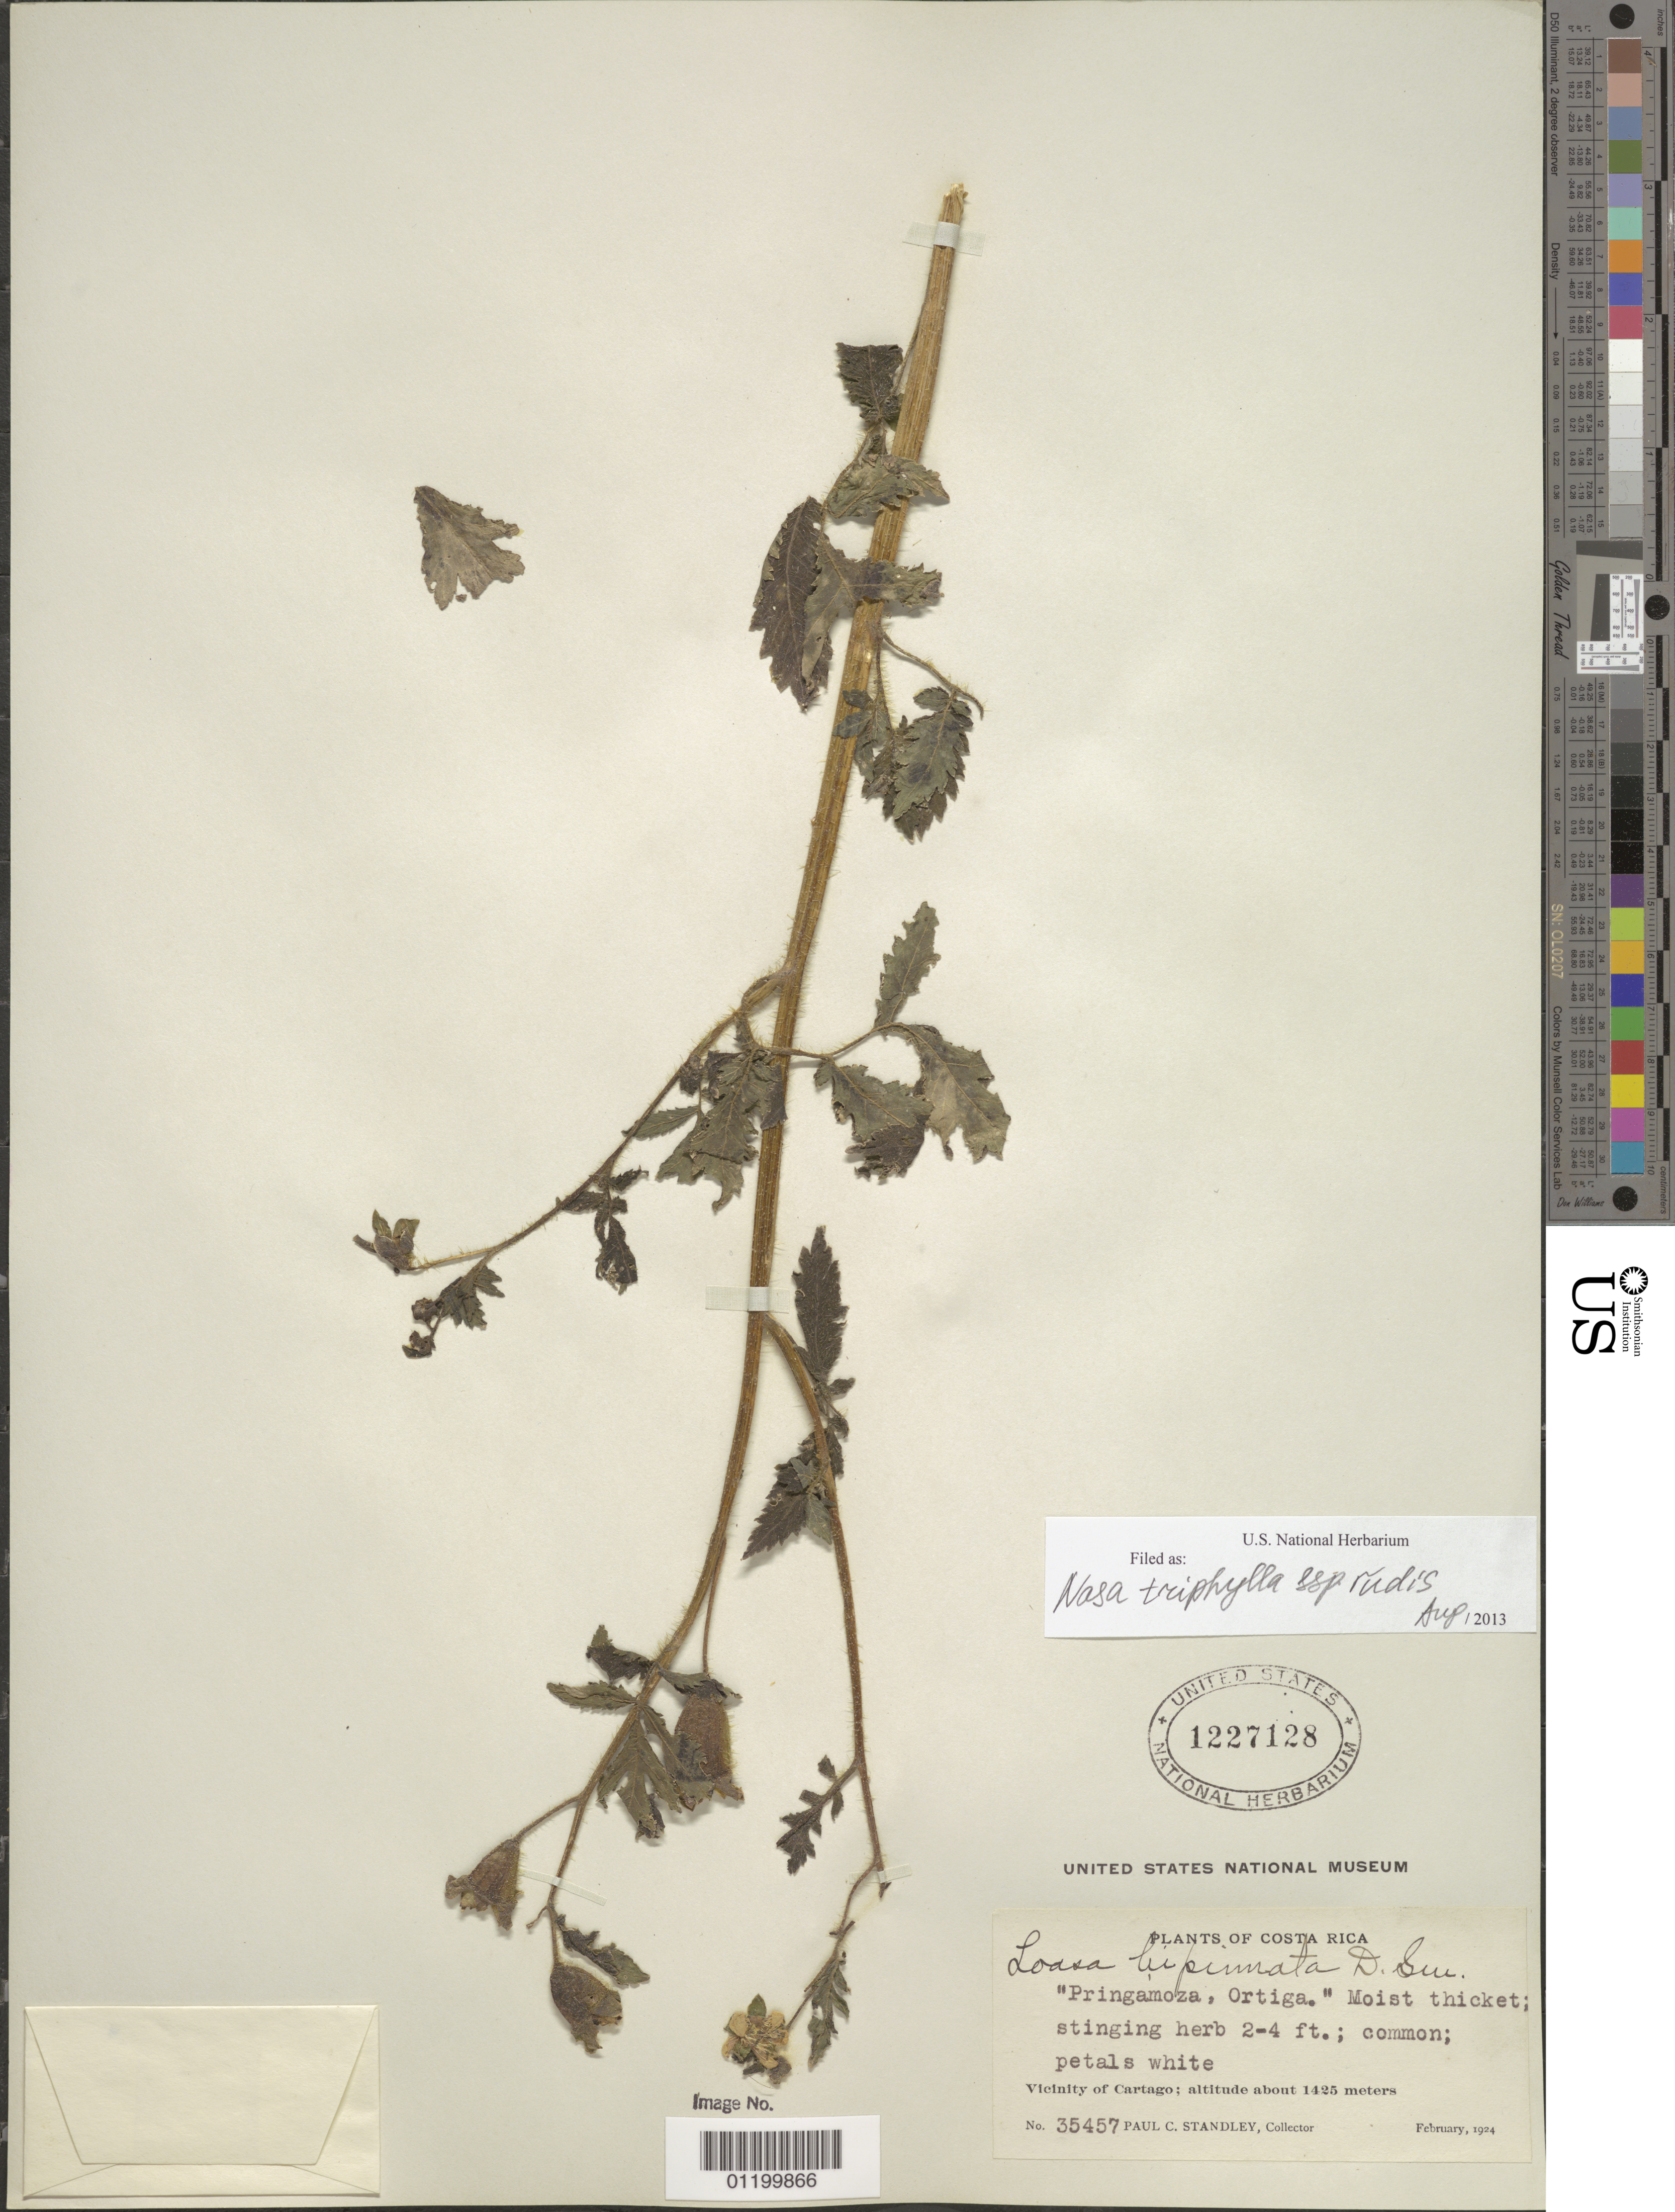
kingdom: Plantae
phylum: Tracheophyta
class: Magnoliopsida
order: Cornales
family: Loasaceae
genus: Nasa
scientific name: Nasa triphylla subsp. rudis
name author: (Benth.) Weigend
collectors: P. C. Standley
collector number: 35457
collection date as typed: Feb 1924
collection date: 1924-02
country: Costa Rica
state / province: Cartago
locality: Vicinity of Cartago.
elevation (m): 1425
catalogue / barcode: US 1227128